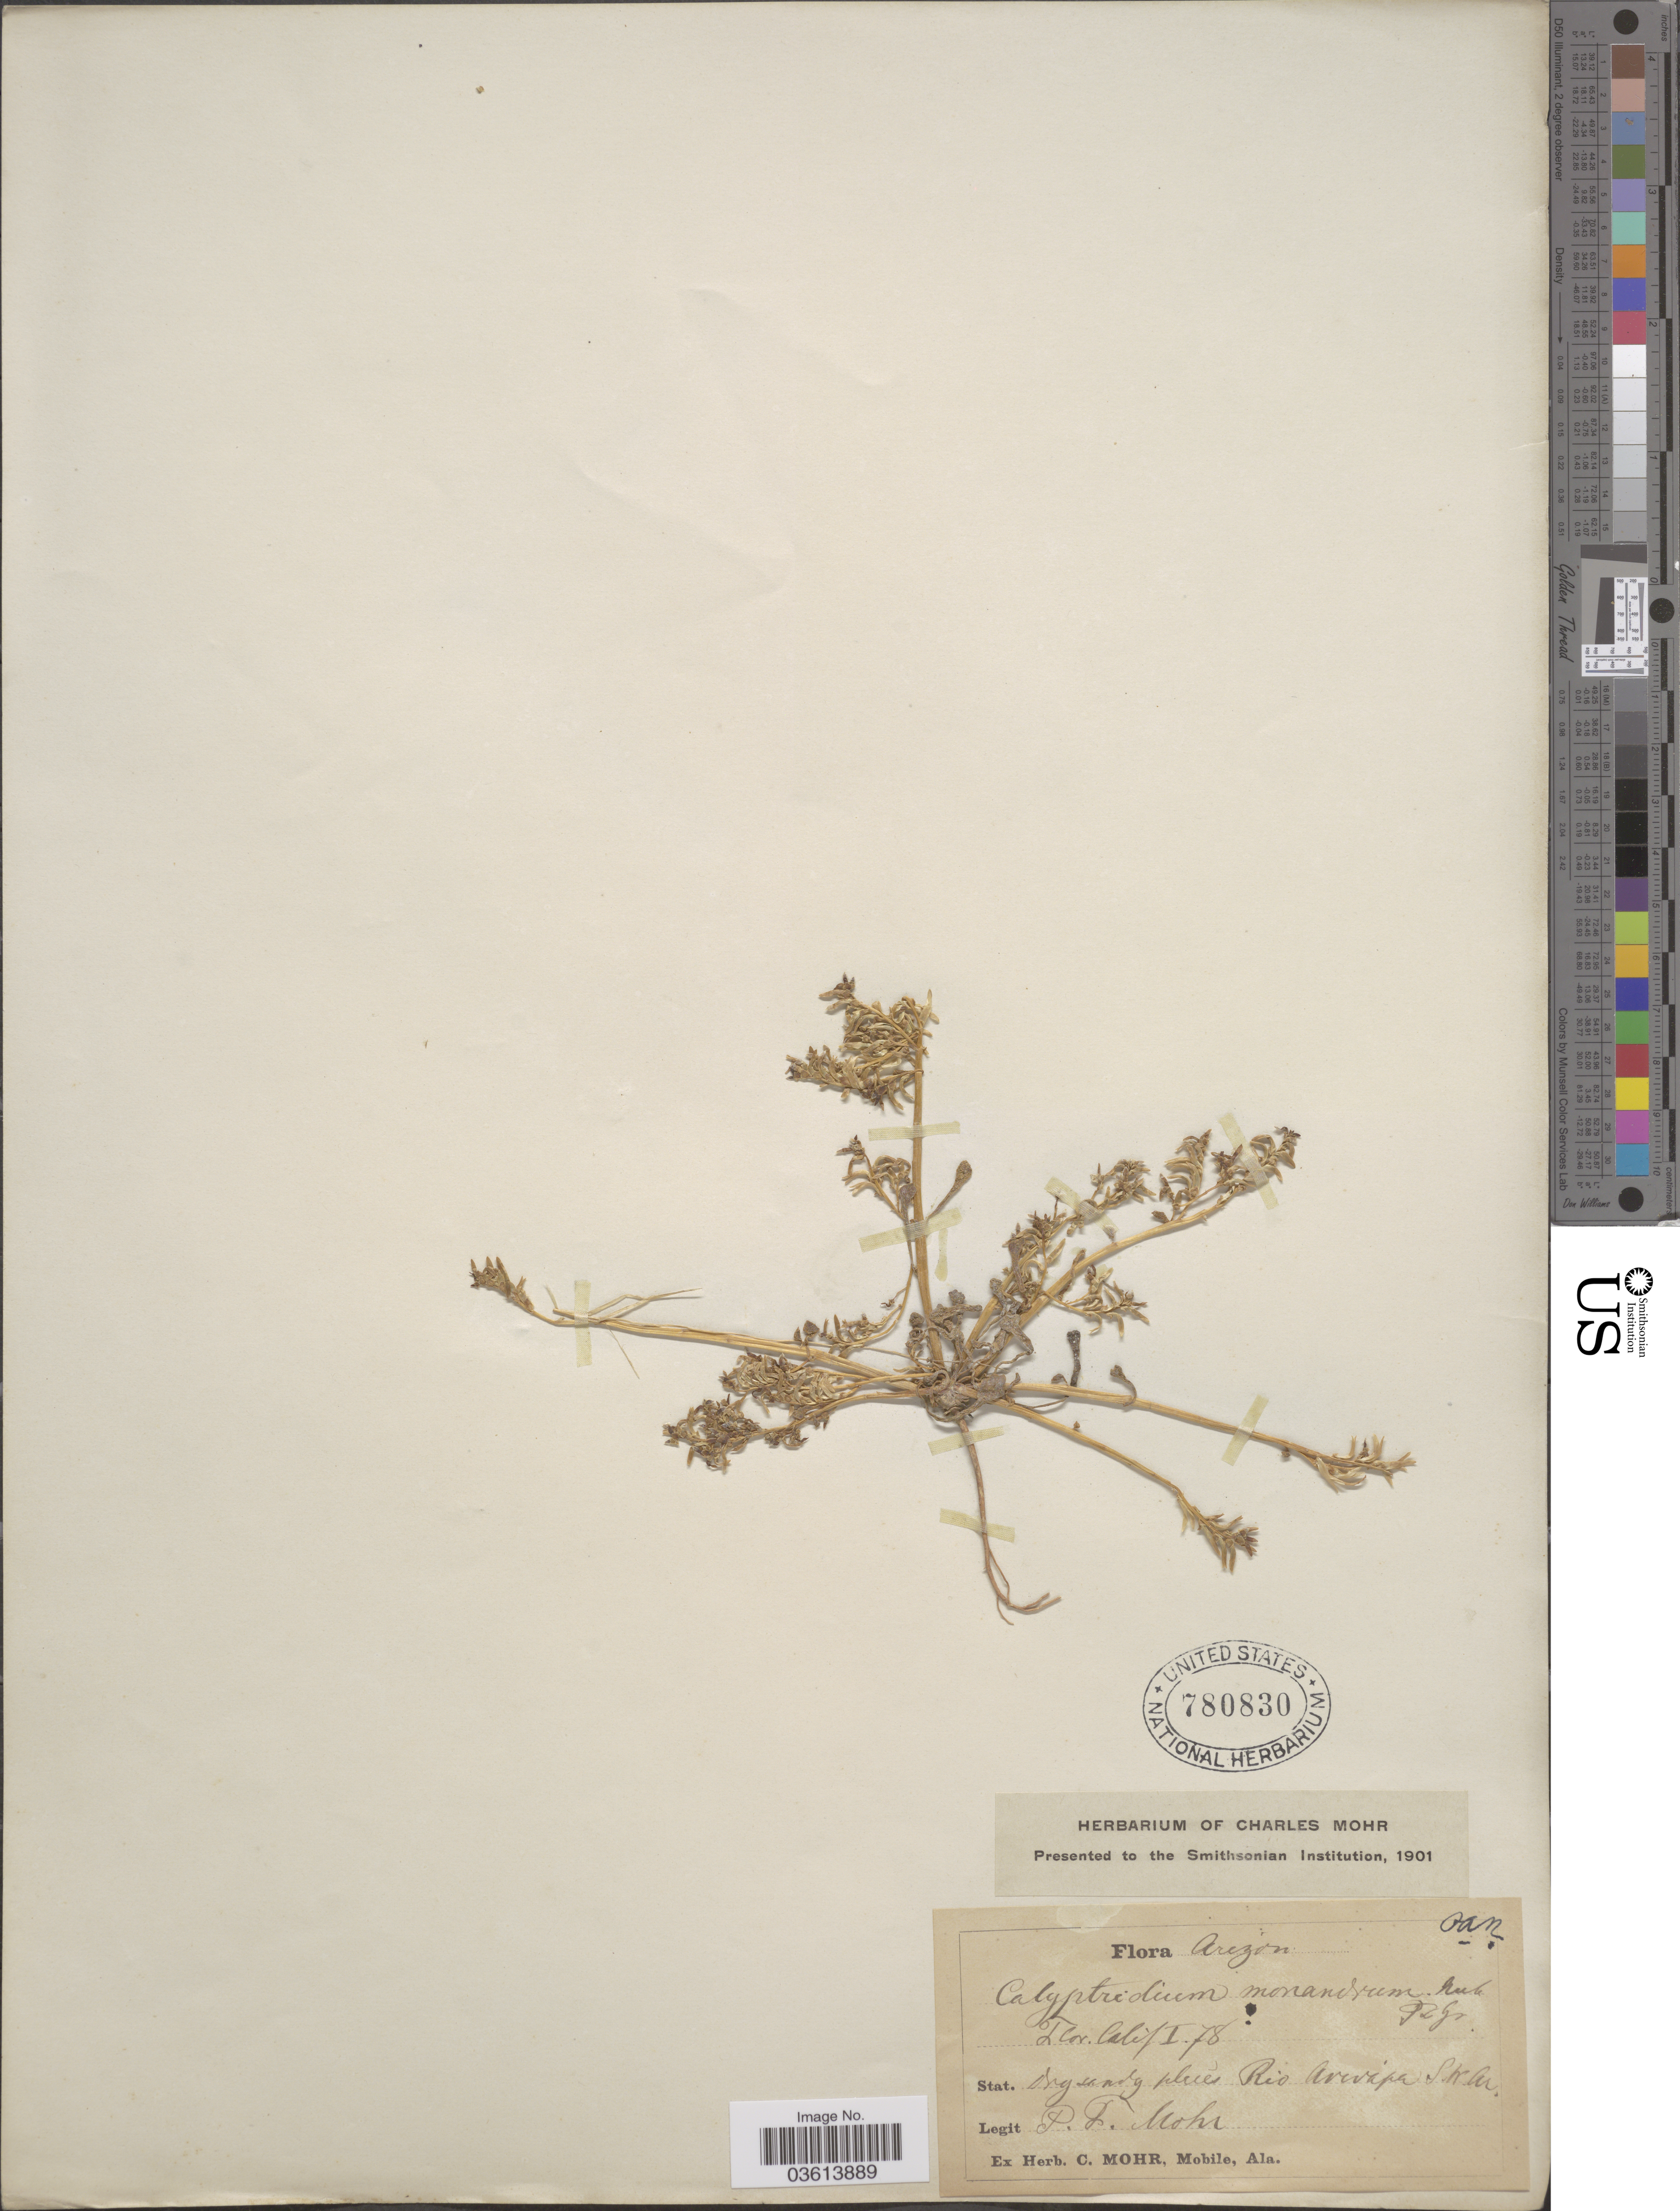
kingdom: Plantae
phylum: Tracheophyta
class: Magnoliopsida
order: Caryophyllales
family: Montiaceae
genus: Calyptridium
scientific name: Calyptridium monandrum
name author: (Nutt.) Nutt.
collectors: P. F. Mohr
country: United States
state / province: Arizona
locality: Rio Arevapa S.W. Ar.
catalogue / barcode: US 780830